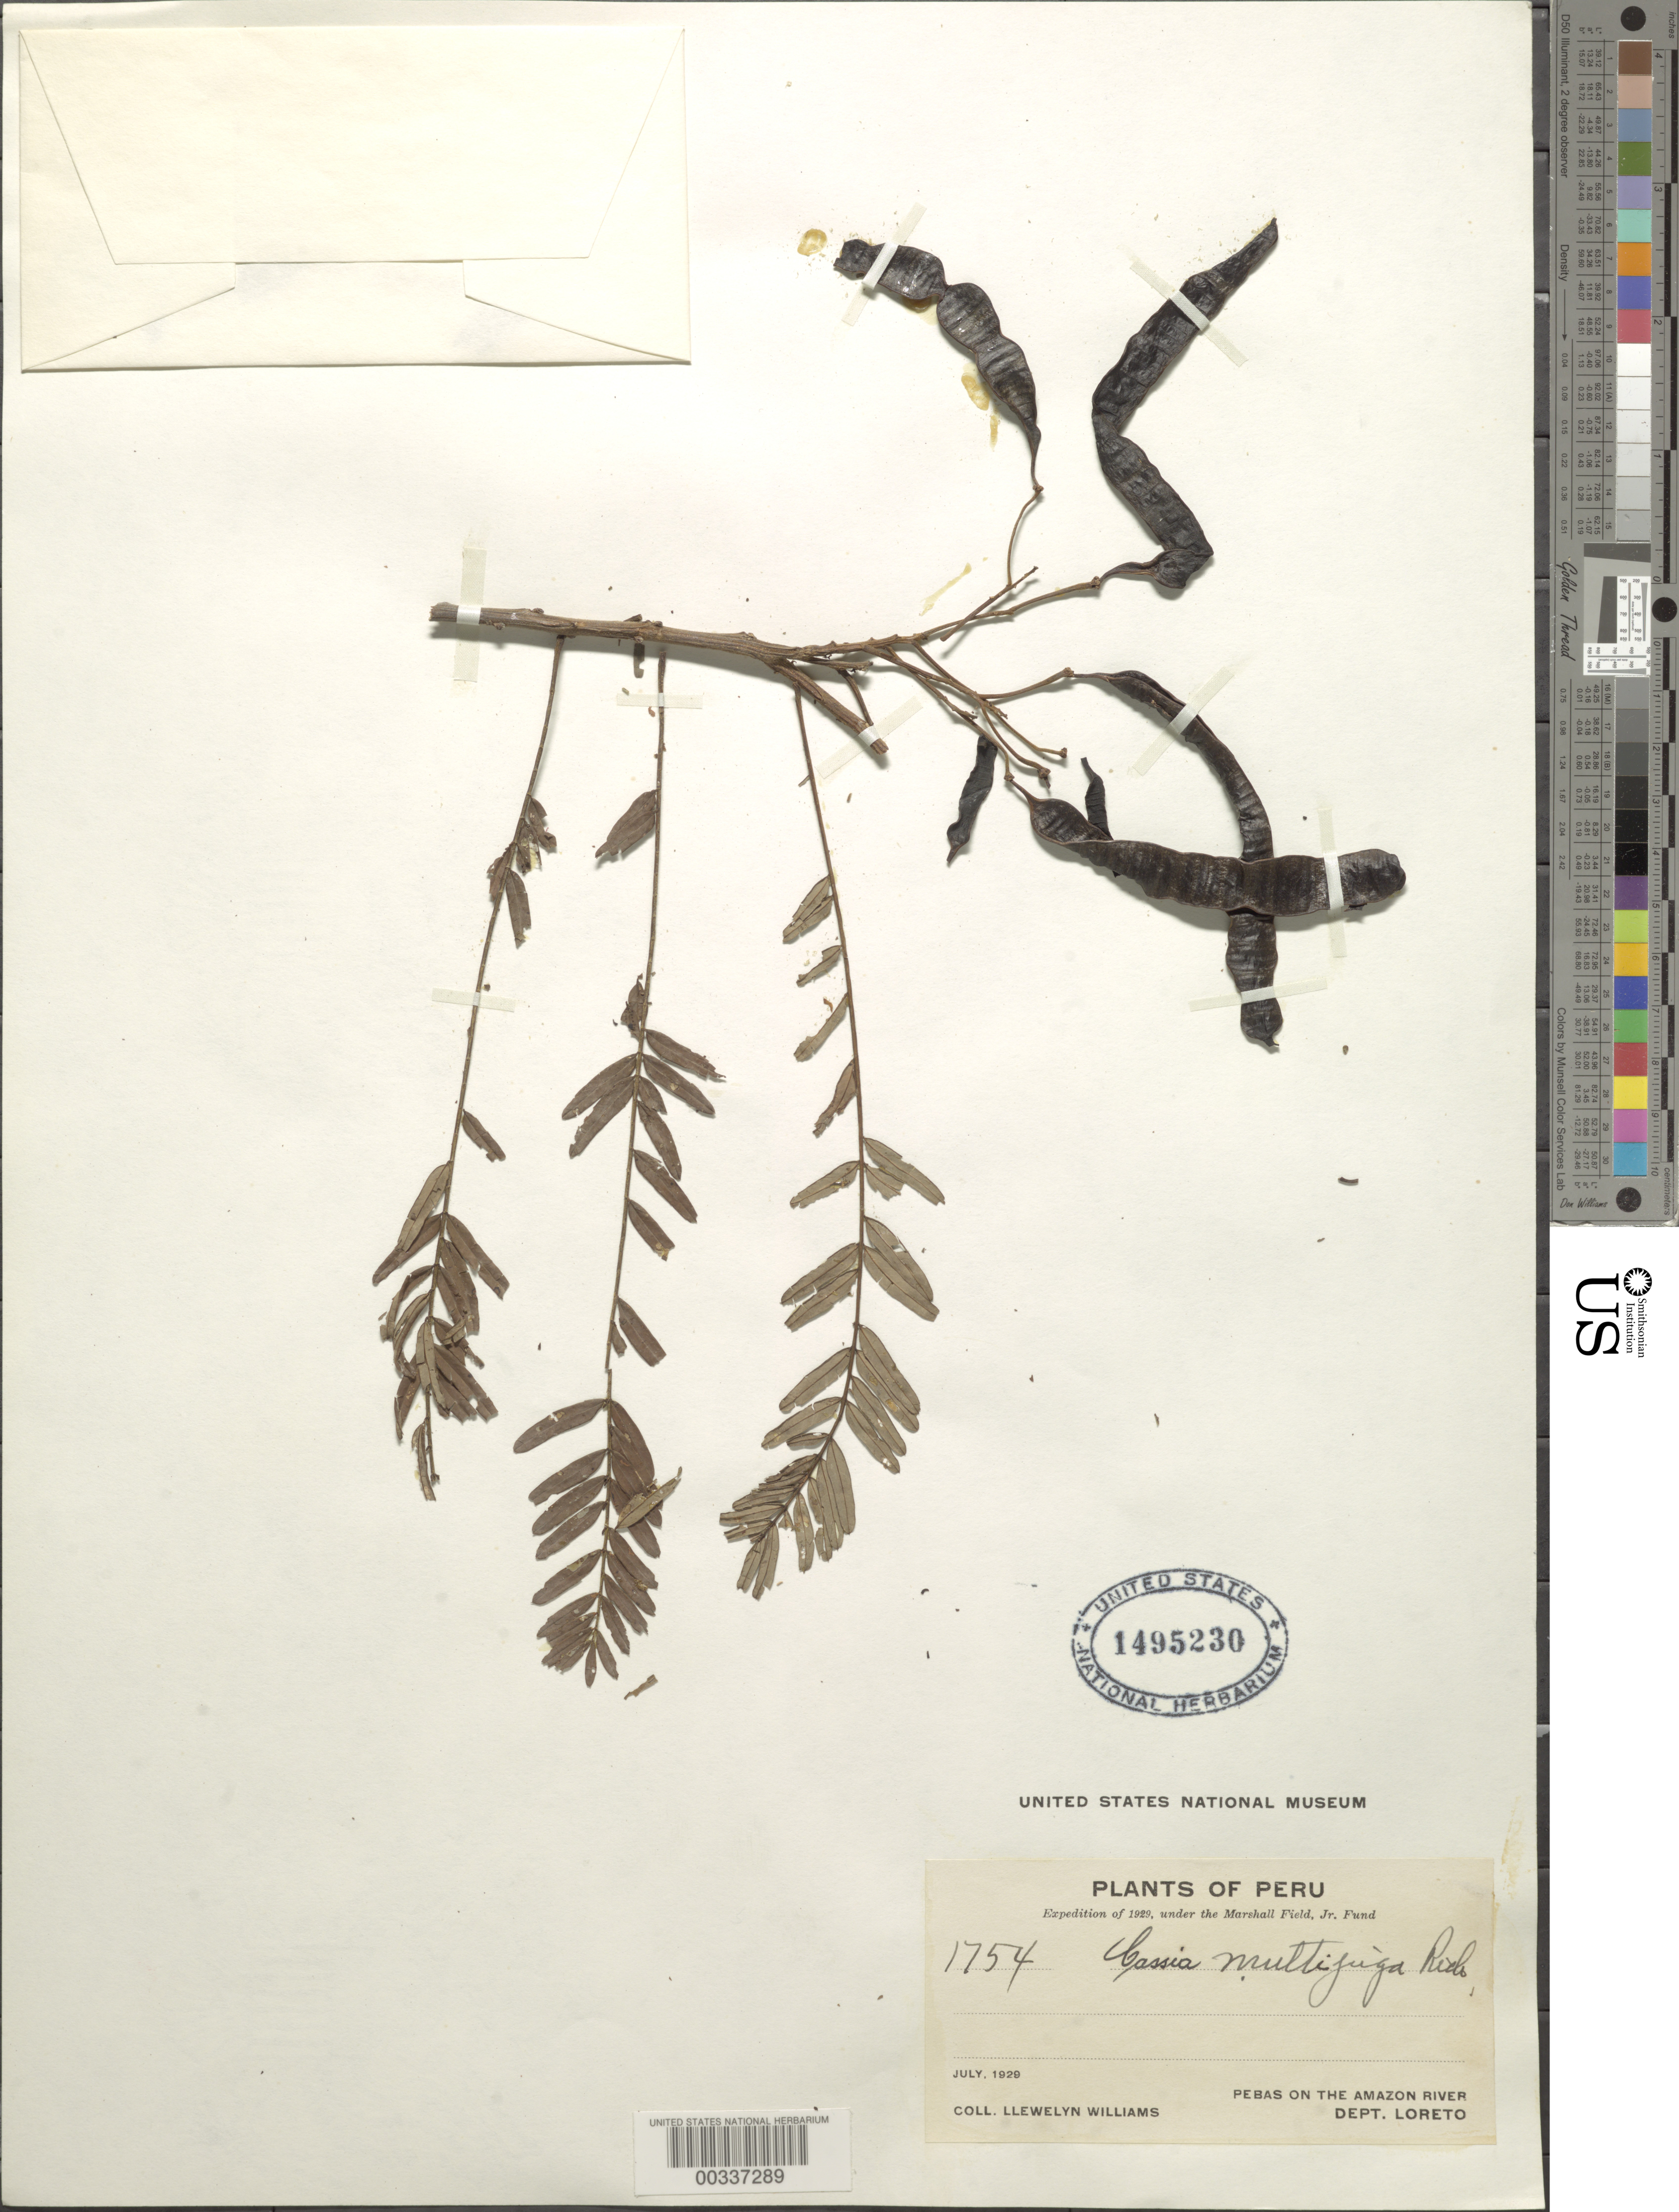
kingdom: Plantae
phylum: Tracheophyta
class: Magnoliopsida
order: Fabales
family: Fabaceae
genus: Senna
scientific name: Senna multijuga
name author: (Rich.) H.S. Irwin & Barneby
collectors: Ll. Williams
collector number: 1754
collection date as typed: Jul 1929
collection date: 1929-07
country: Peru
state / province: Loreto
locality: Pebas on the amazon river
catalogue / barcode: US 1495230